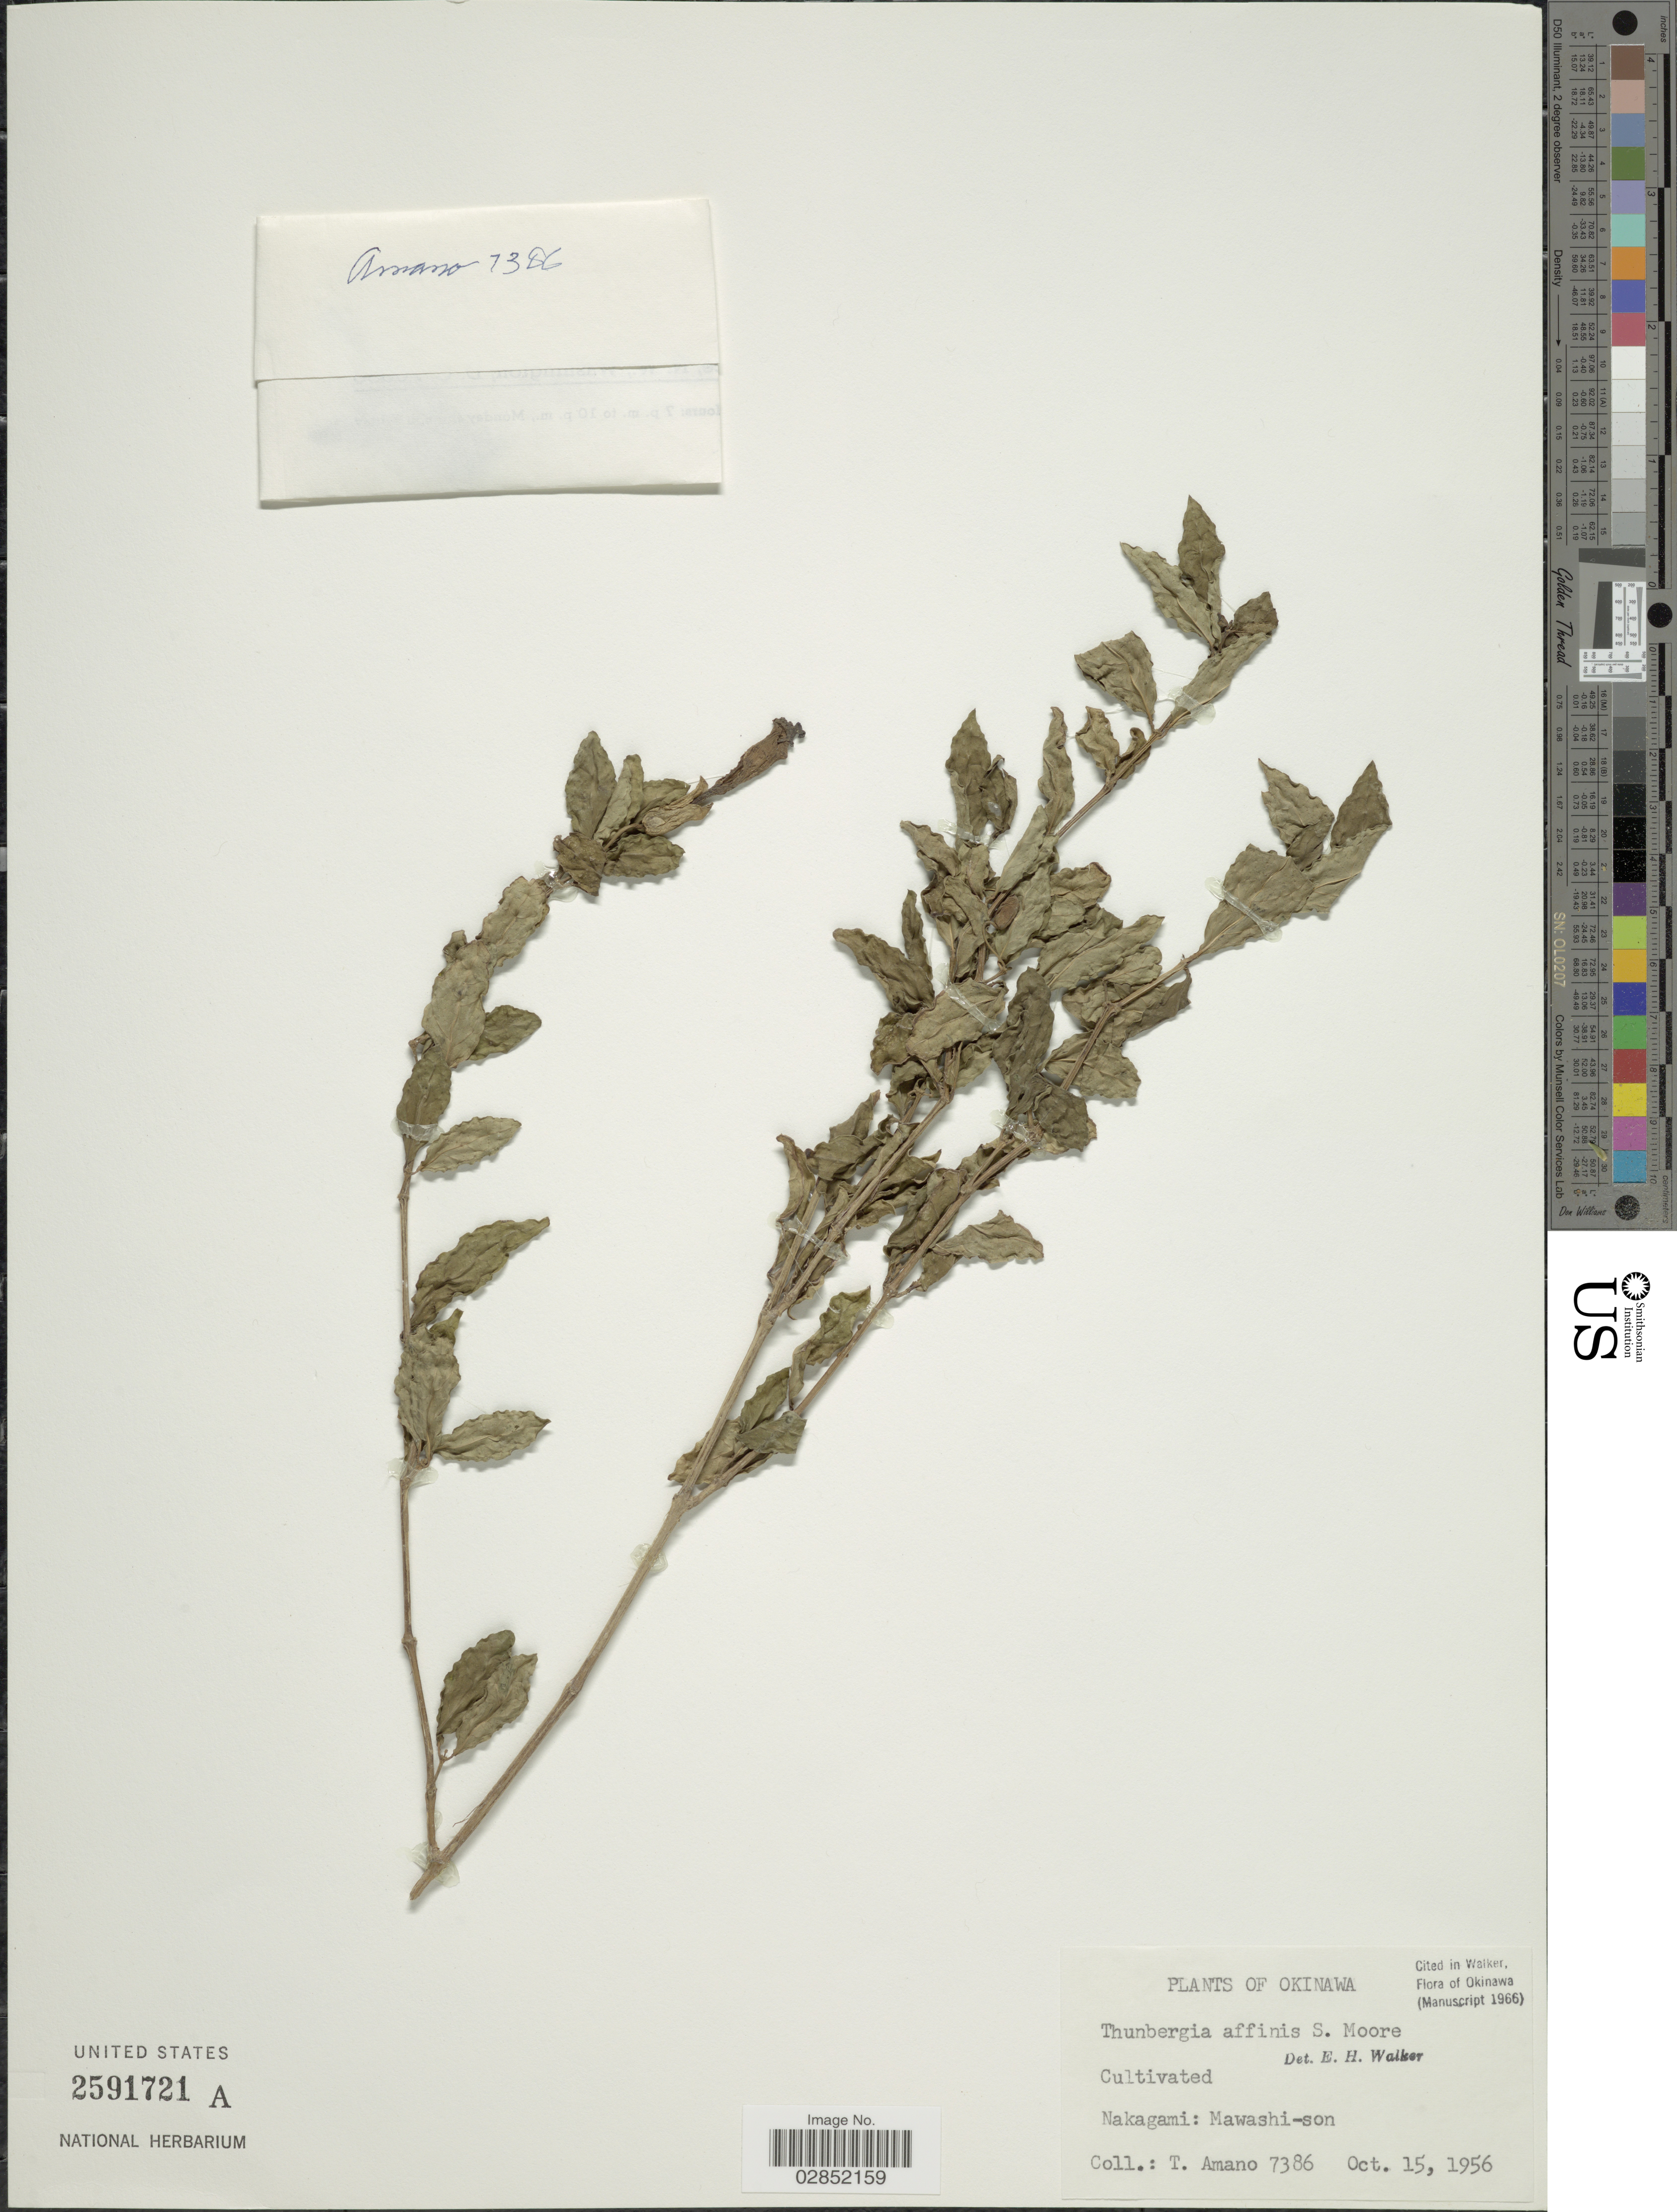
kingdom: Plantae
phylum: Tracheophyta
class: Magnoliopsida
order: Lamiales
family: Acanthaceae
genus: Thunbergia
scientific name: Thunbergia affinis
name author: S. Moore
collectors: T. Amano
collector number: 7386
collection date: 1956-10-15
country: Japan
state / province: Okinawa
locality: Nakagami: Mawashi-son.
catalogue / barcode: US 2591721A